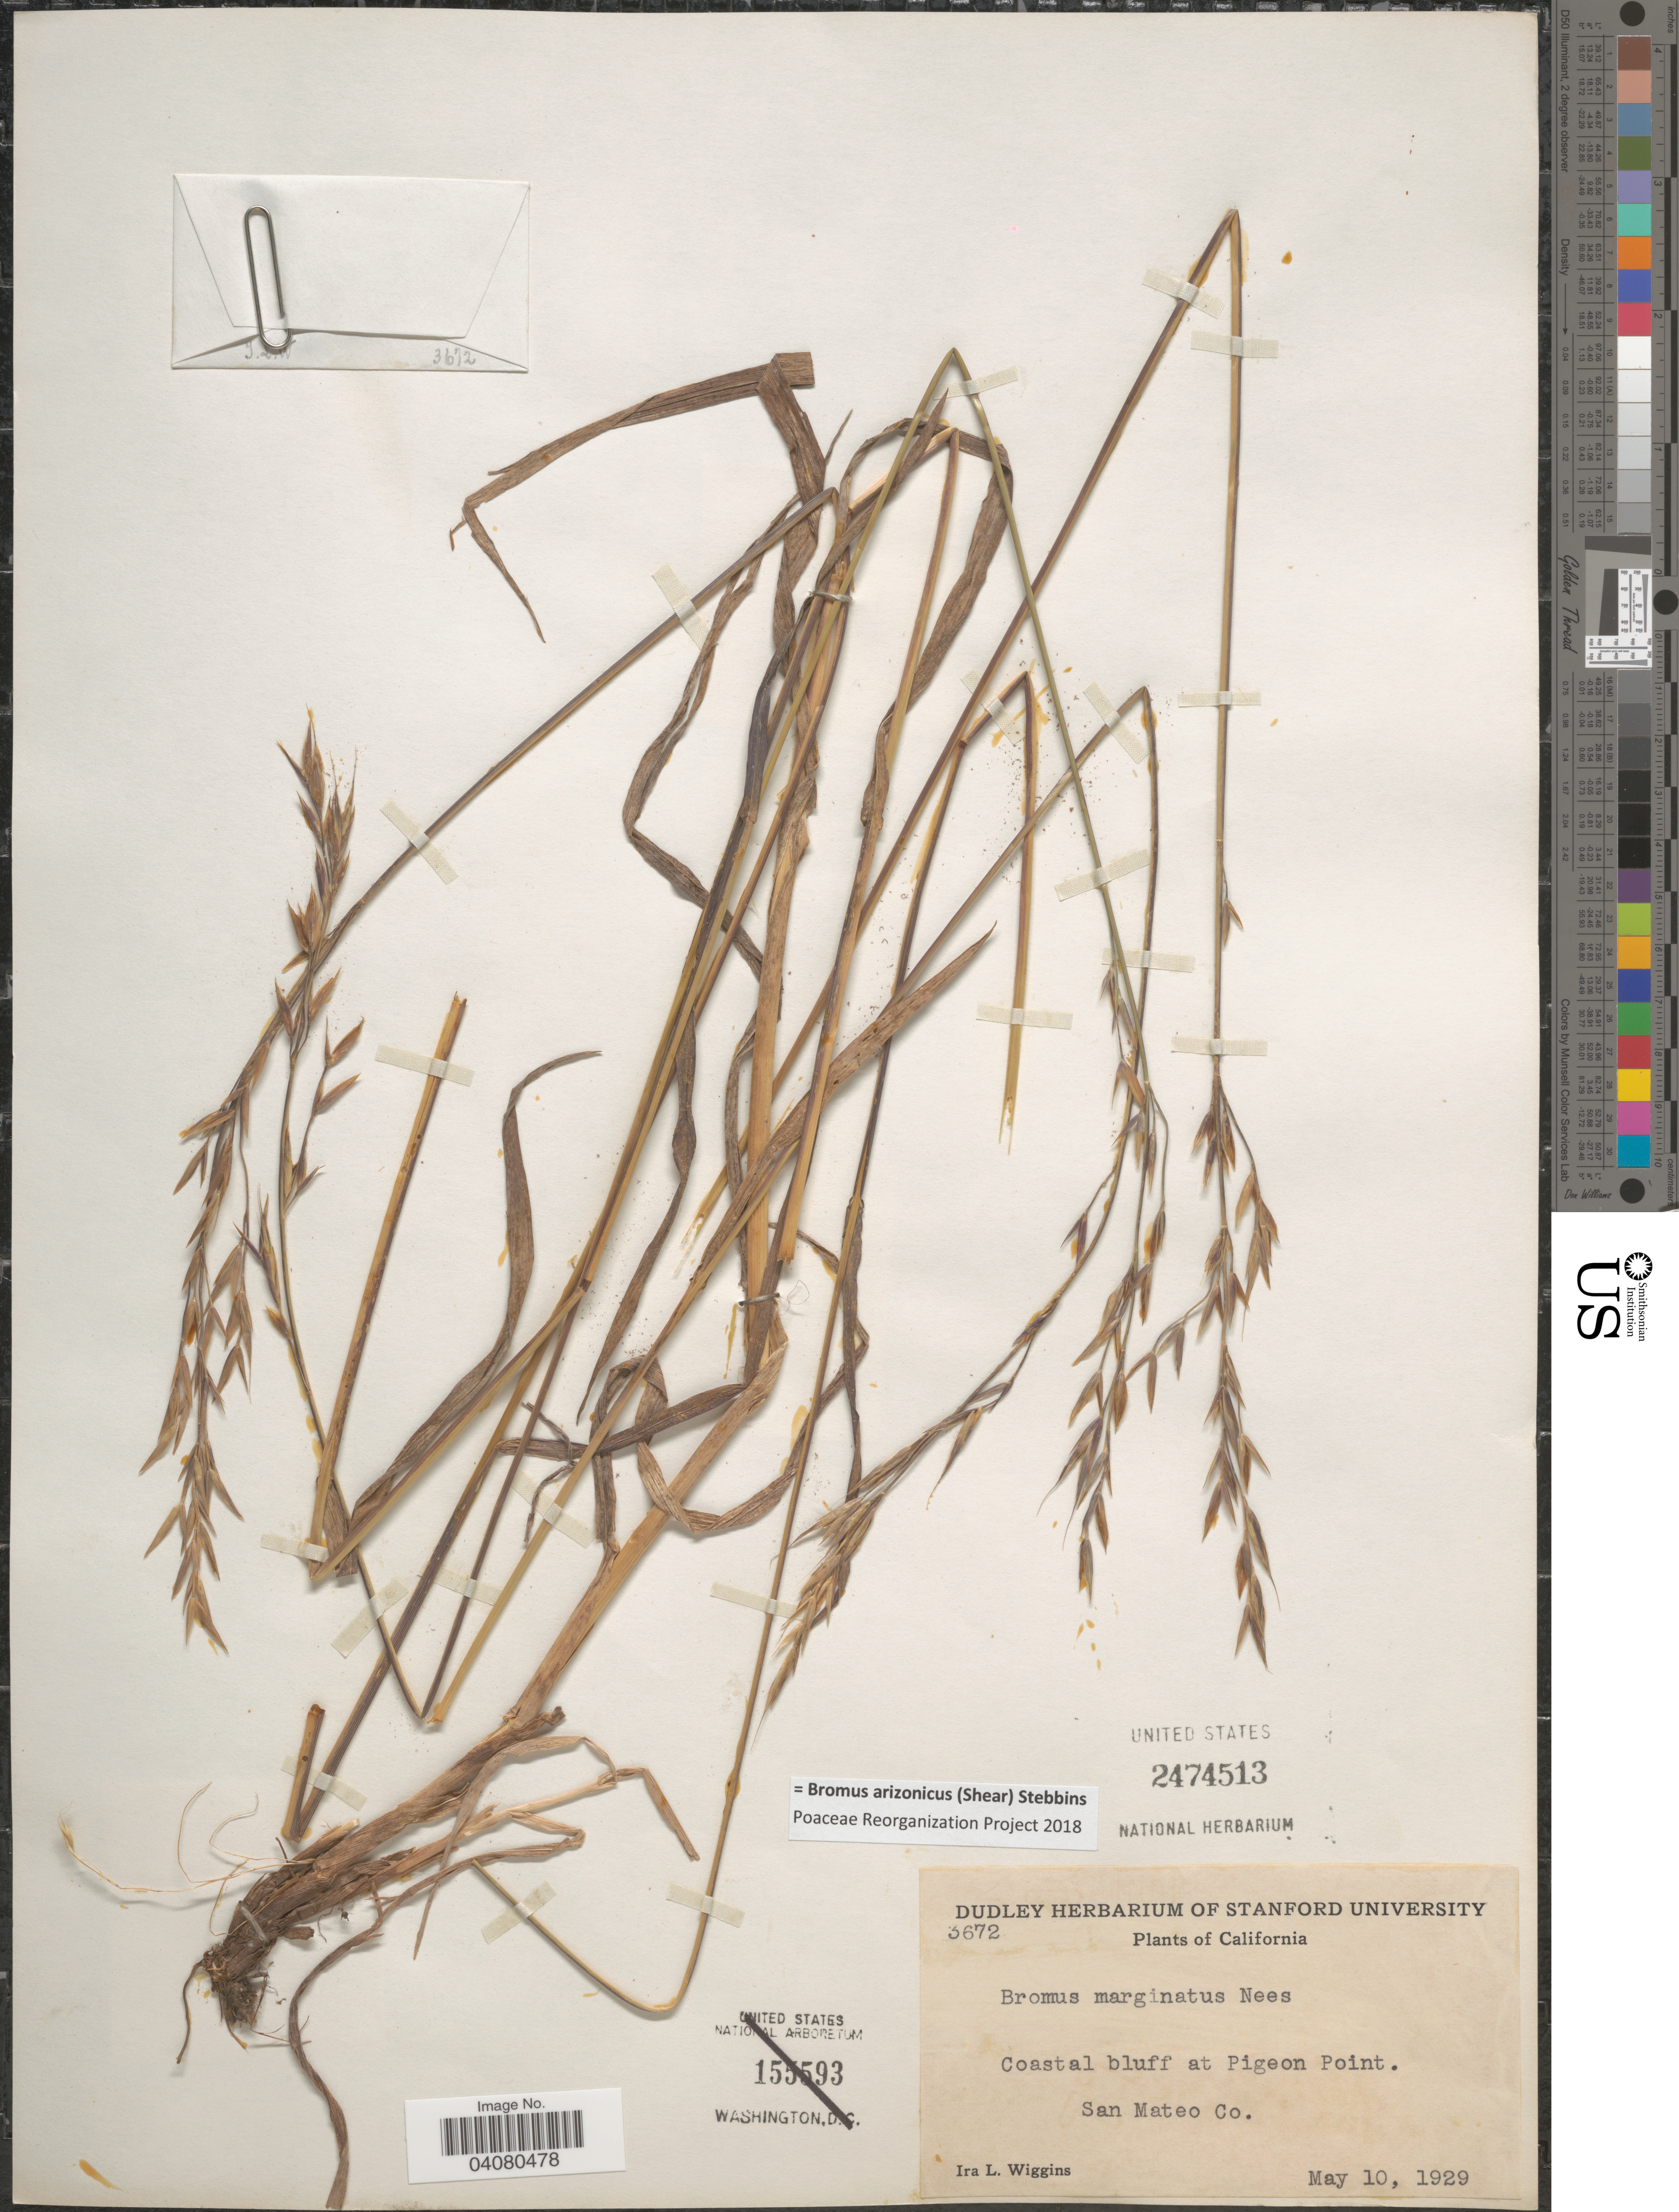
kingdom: Plantae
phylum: Tracheophyta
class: Liliopsida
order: Poales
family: Poaceae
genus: Bromus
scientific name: Bromus arenarius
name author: Labill.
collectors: I. L. Wiggins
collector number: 3672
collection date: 1929-05-10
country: United States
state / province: California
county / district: San Mateo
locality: Coastal bluff at Pigeon Point. San Mateo Co.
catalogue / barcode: US 2474513